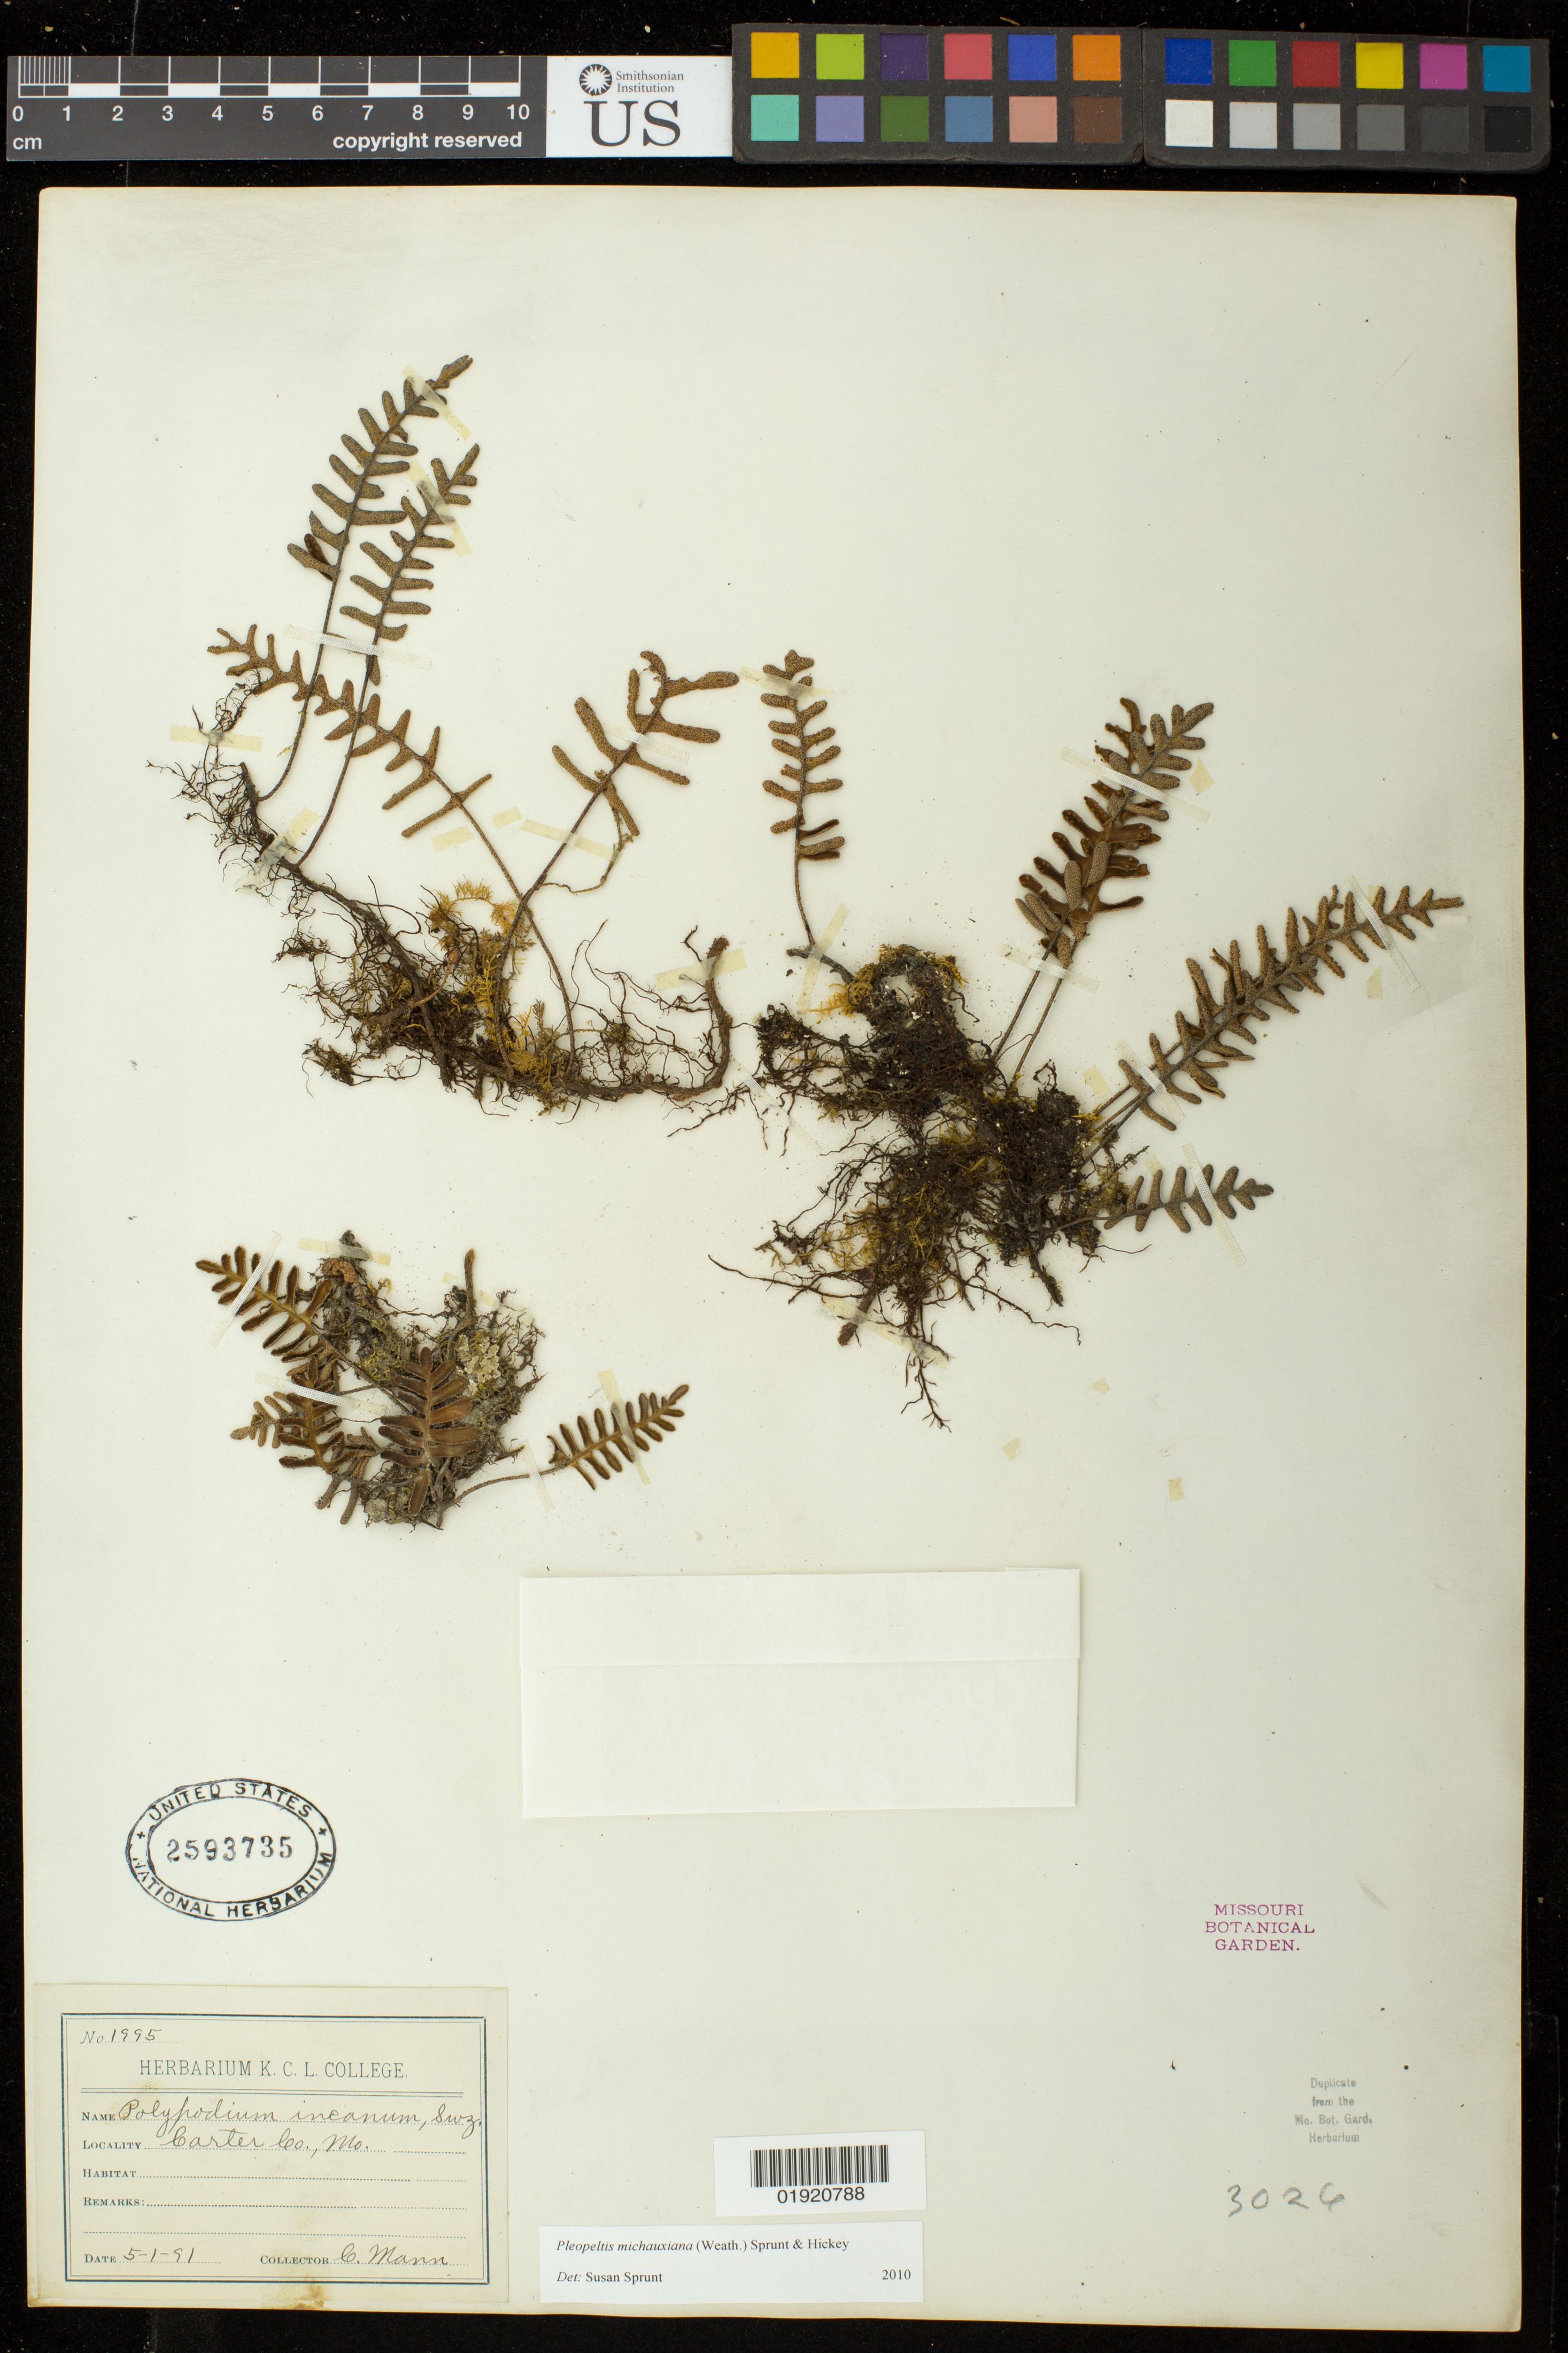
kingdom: Plantae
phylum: Tracheophyta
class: Polypodiopsida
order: Polypodiales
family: Polypodiaceae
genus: Pleopeltis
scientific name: Pleopeltis michauxiana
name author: (Weath.) Hickey & Sprunt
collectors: G. Mann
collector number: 1995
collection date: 1891-01-05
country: United States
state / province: Missouri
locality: Carter Co., Mo.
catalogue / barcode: US 2593735